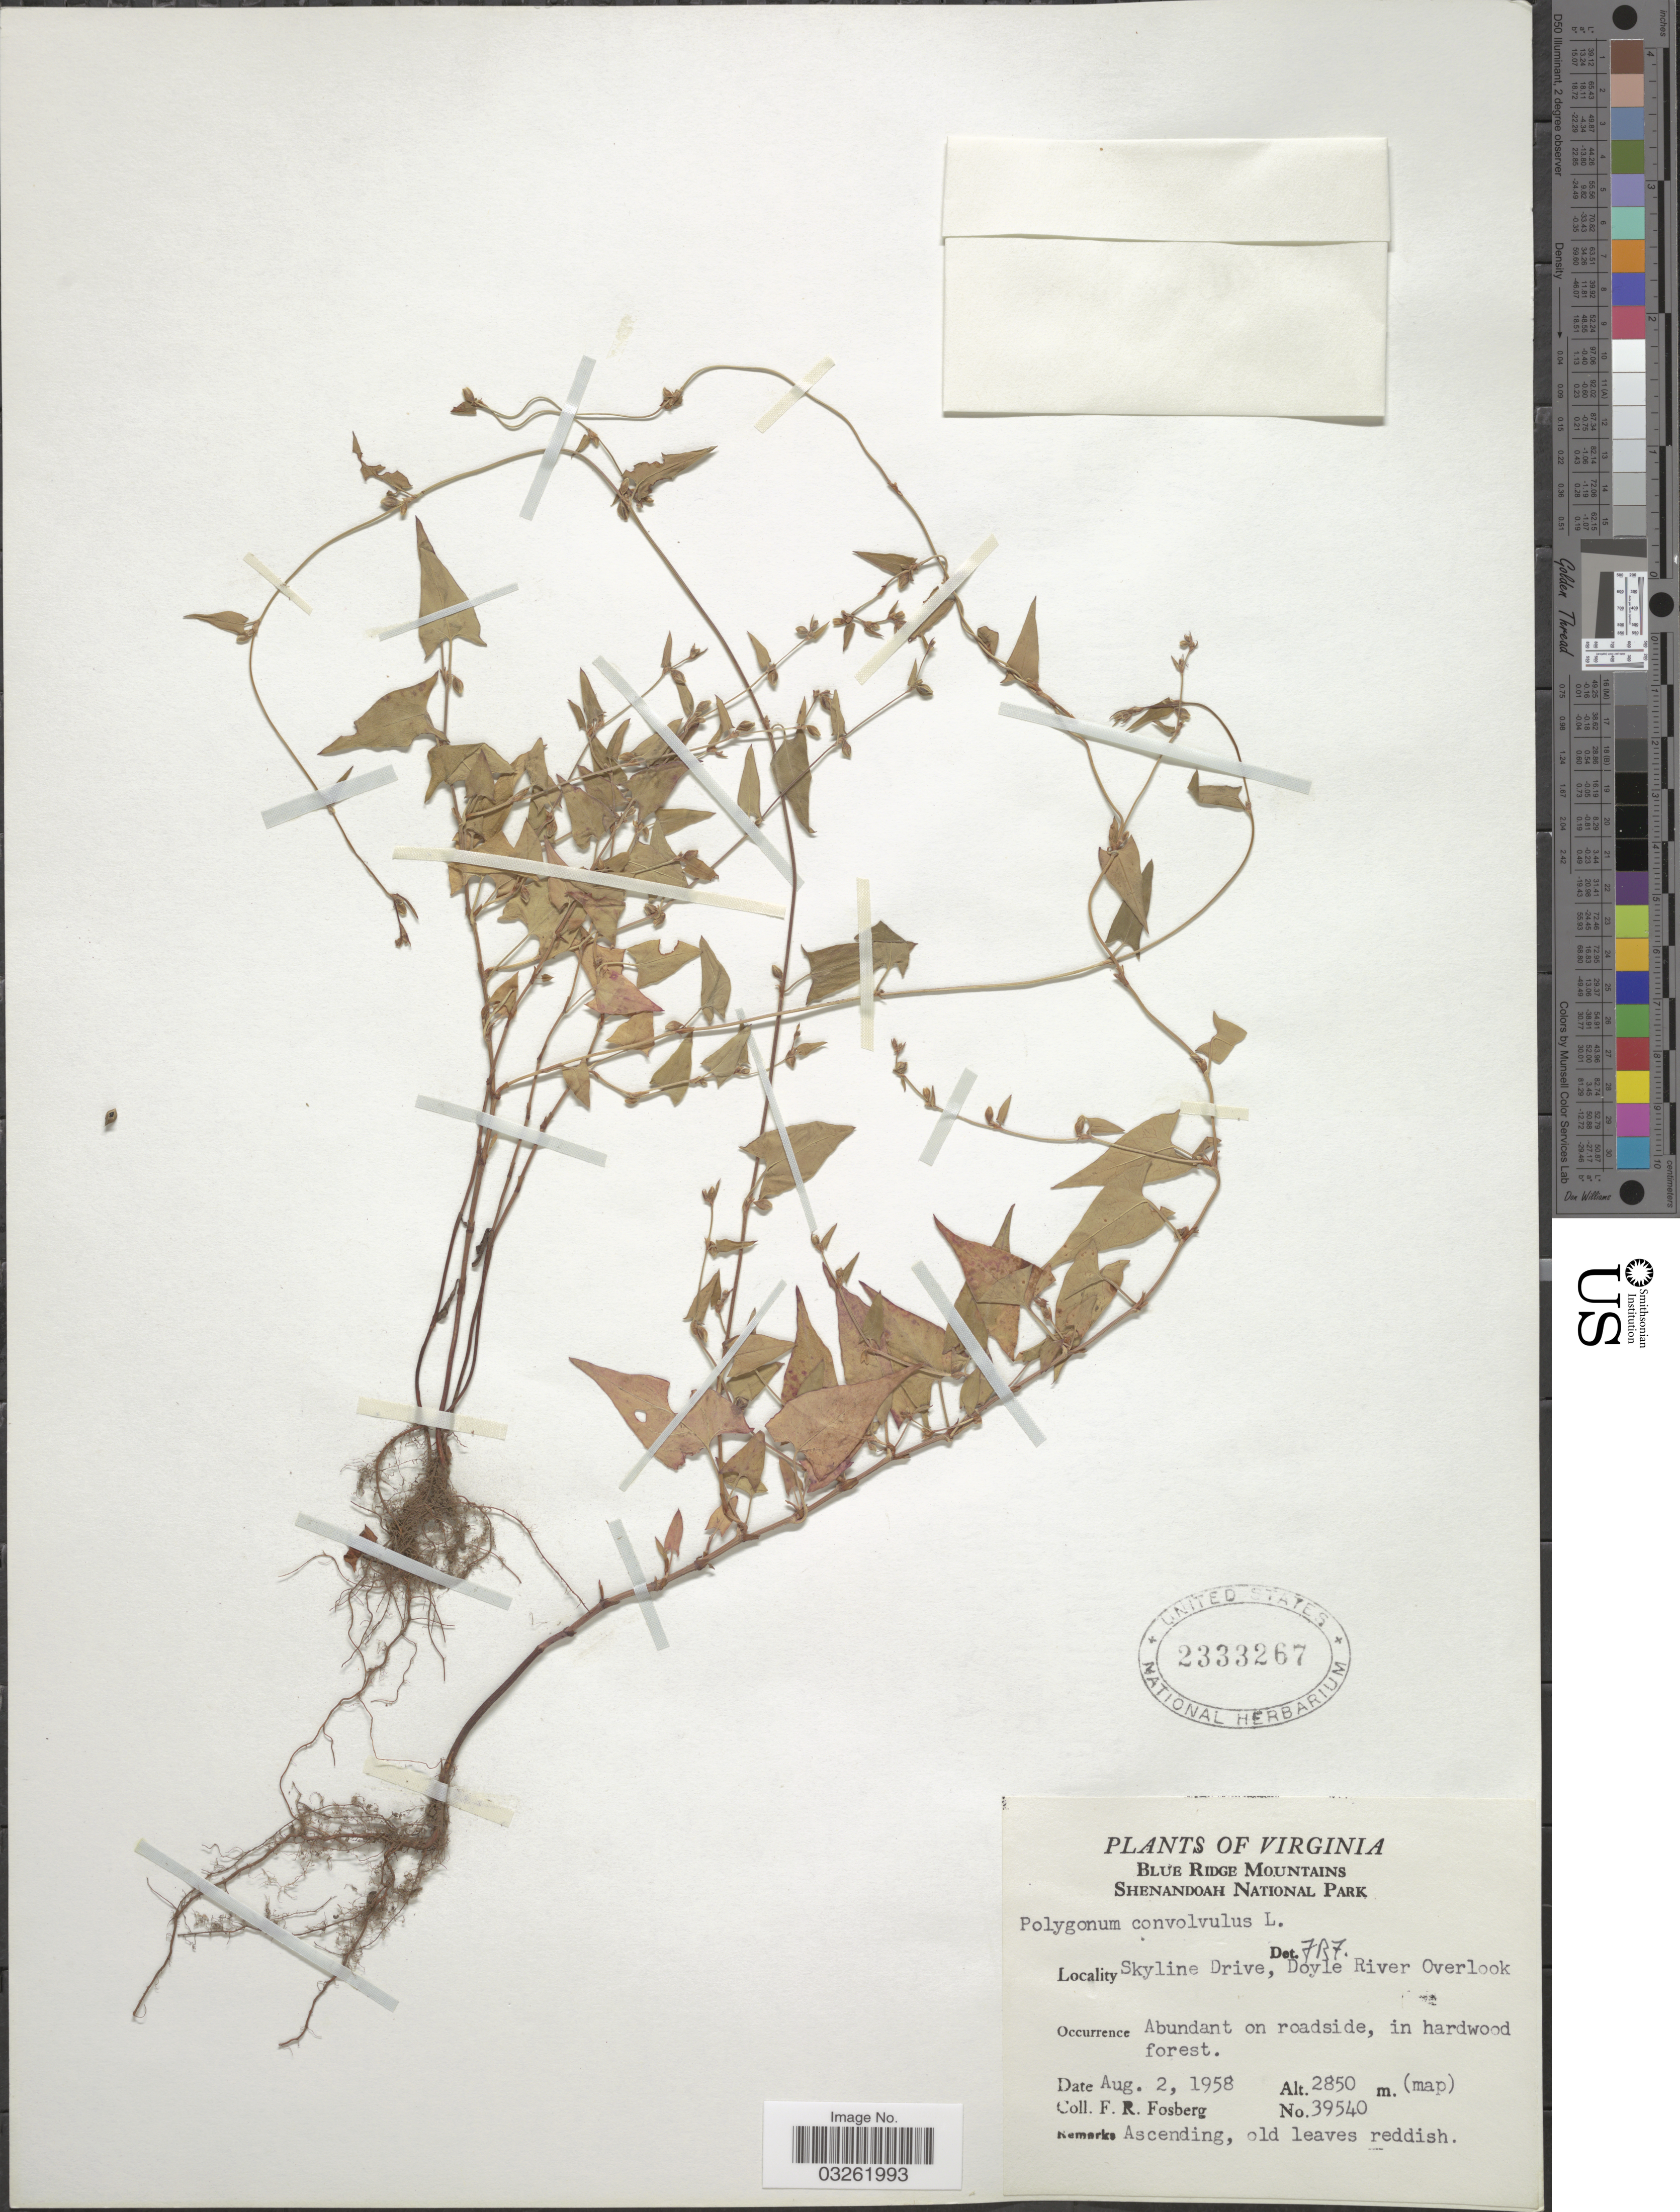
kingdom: Plantae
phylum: Tracheophyta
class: Magnoliopsida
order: Caryophyllales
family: Polygonaceae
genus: Fallopia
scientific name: Fallopia convolvulus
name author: (L.) Á. Löve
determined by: Strong, M. T., (US), Smithsonian Institution - National Museum of Natural History (UNITED STATES)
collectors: F. R. Fosberg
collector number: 39540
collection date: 1958-08-02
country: United States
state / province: Virginia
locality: Blue Ridge Mountains. Shenandoah National Park. Skyline Drive, Doyle River Overlook.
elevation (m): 2850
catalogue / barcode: US 2333267